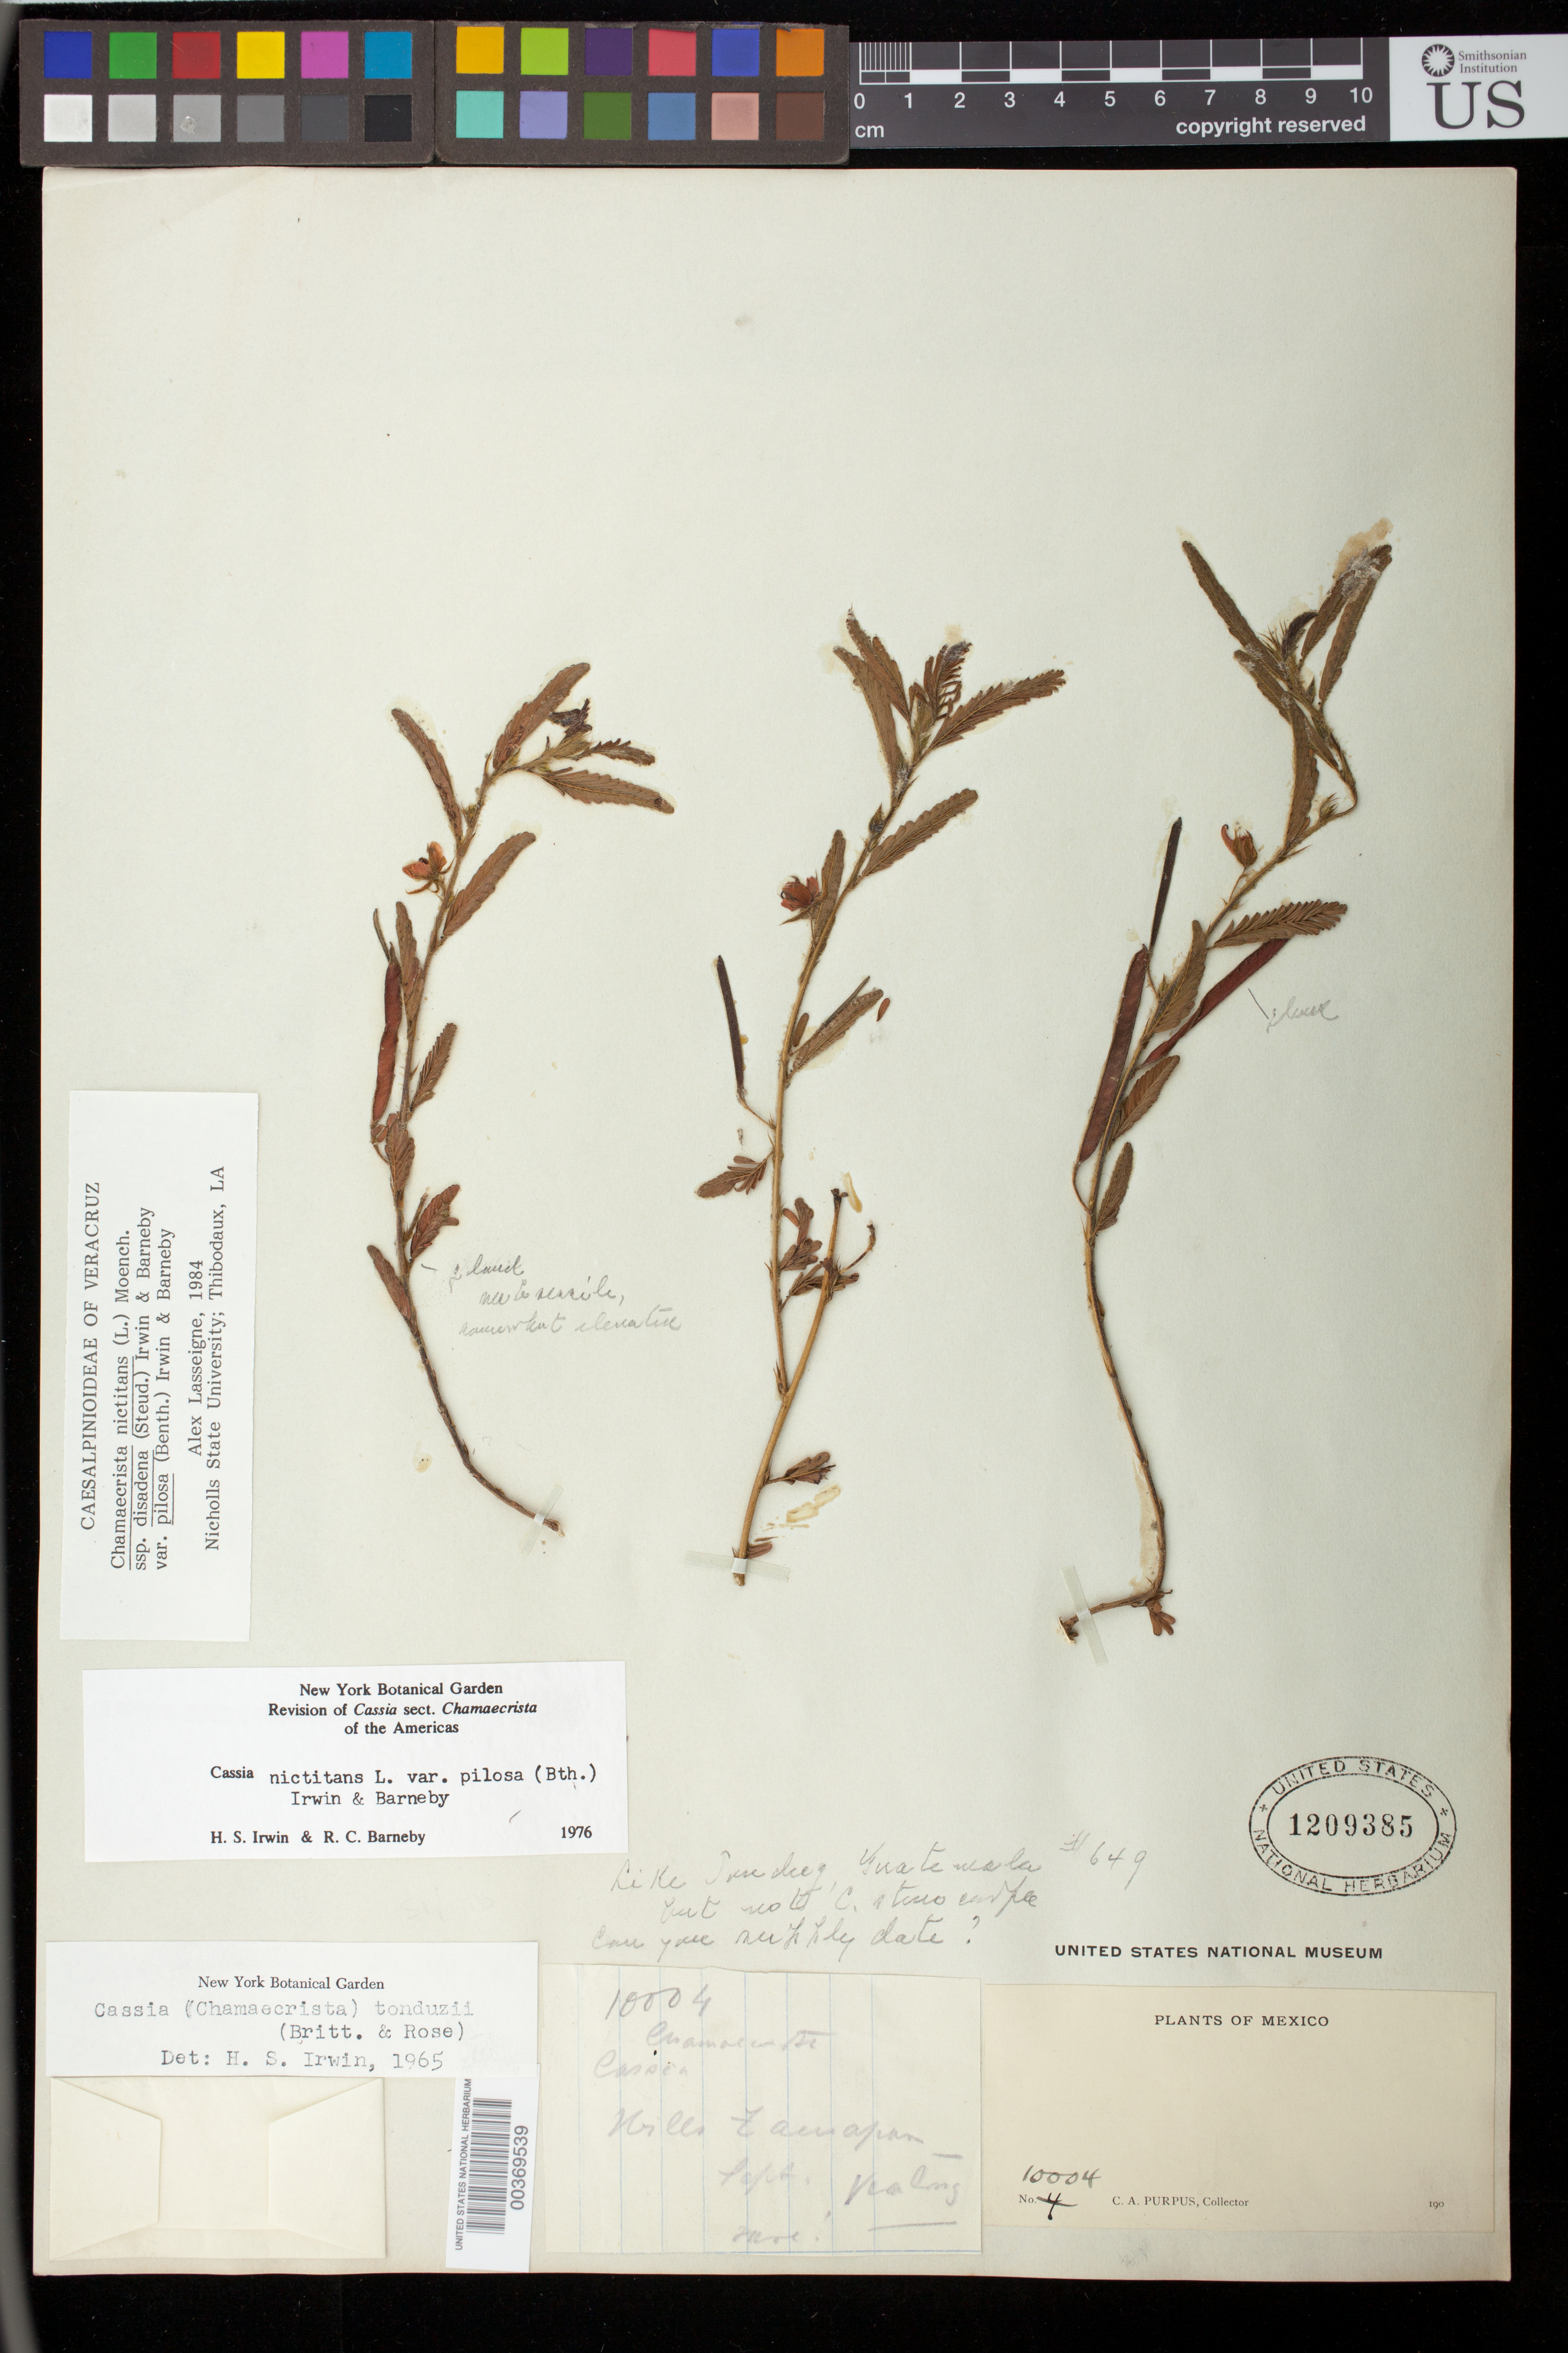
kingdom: Plantae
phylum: Tracheophyta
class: Magnoliopsida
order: Fabales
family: Fabaceae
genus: Chamaecrista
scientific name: Chamaecrista nictitans var. pilosa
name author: (Benth.) H.S. Irwin & Barneby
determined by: Lasseigne, Alex A.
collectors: C. A. Purpus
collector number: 10004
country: Mexico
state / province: Veracruz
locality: Zamapan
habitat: Hills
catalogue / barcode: US 1209385